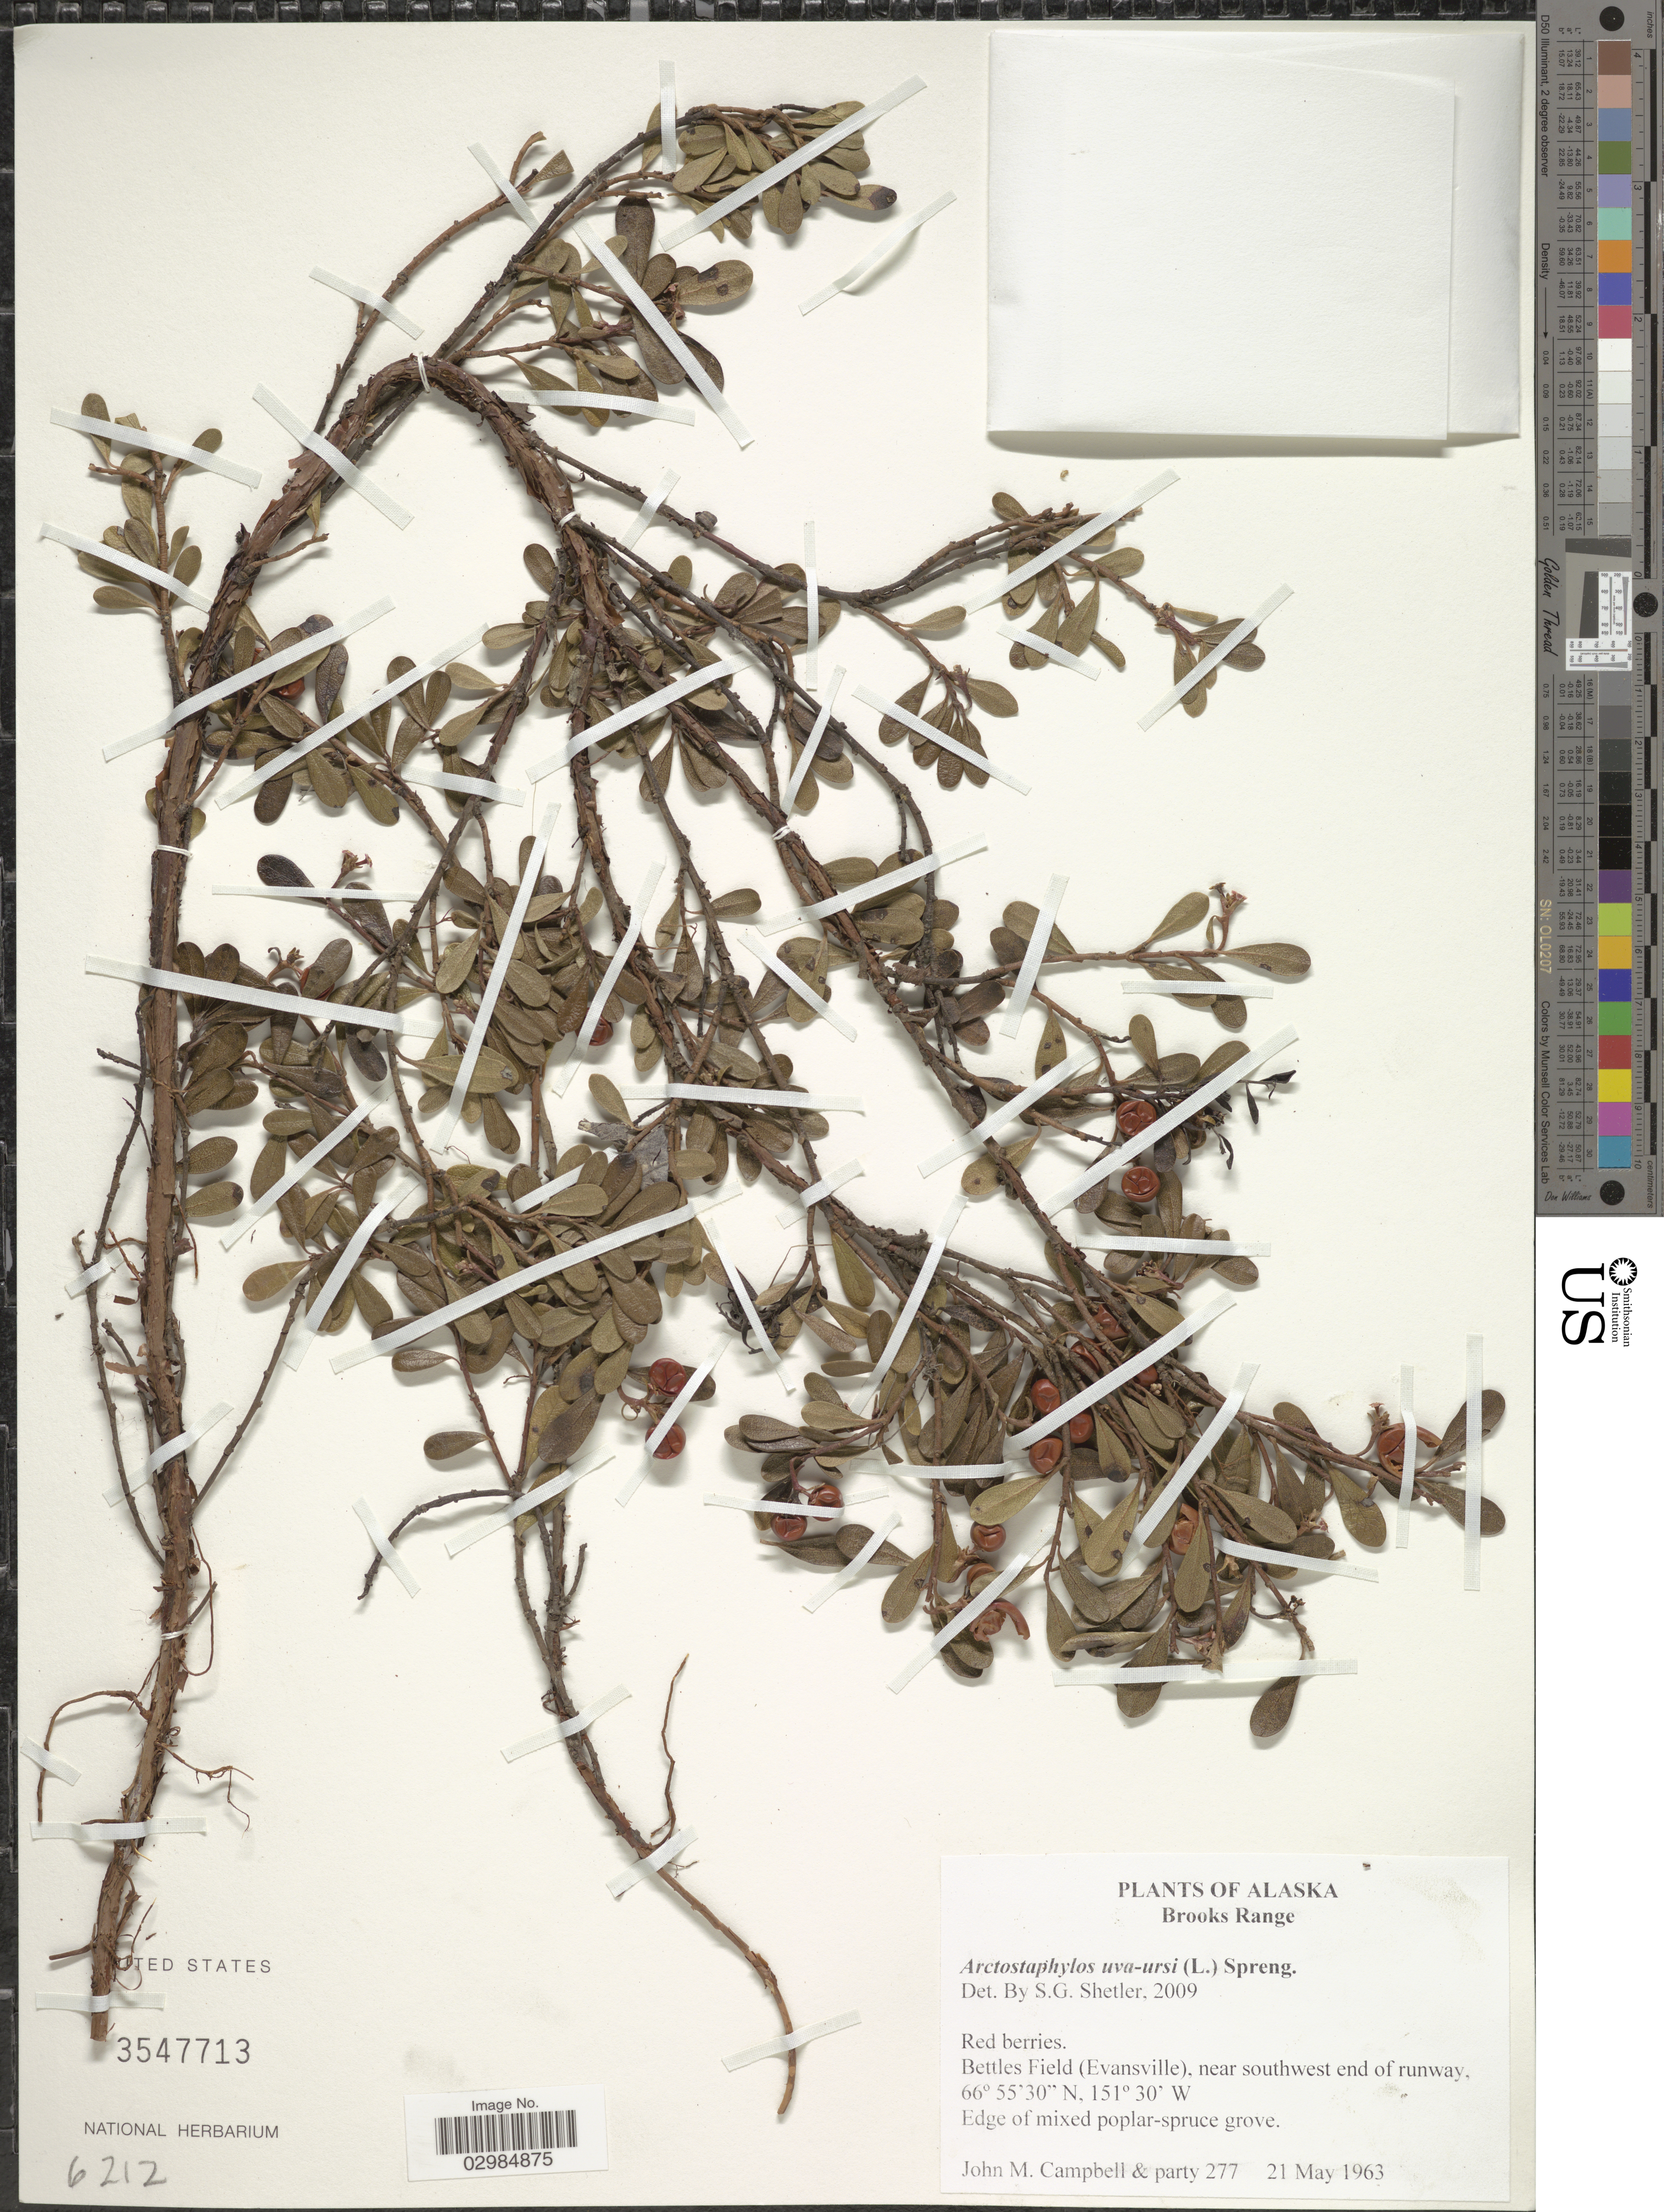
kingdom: Plantae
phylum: Tracheophyta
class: Magnoliopsida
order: Ericales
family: Ericaceae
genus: Arctostaphylos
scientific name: Arctostaphylos uva-ursi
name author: (L.) Spreng.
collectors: J. M. Campbell & et al.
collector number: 277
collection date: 1963-05-21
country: United States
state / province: Alaska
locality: Brooks Range. Bettles Field (Evansville), near southwest end of runway.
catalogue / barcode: US 3547713